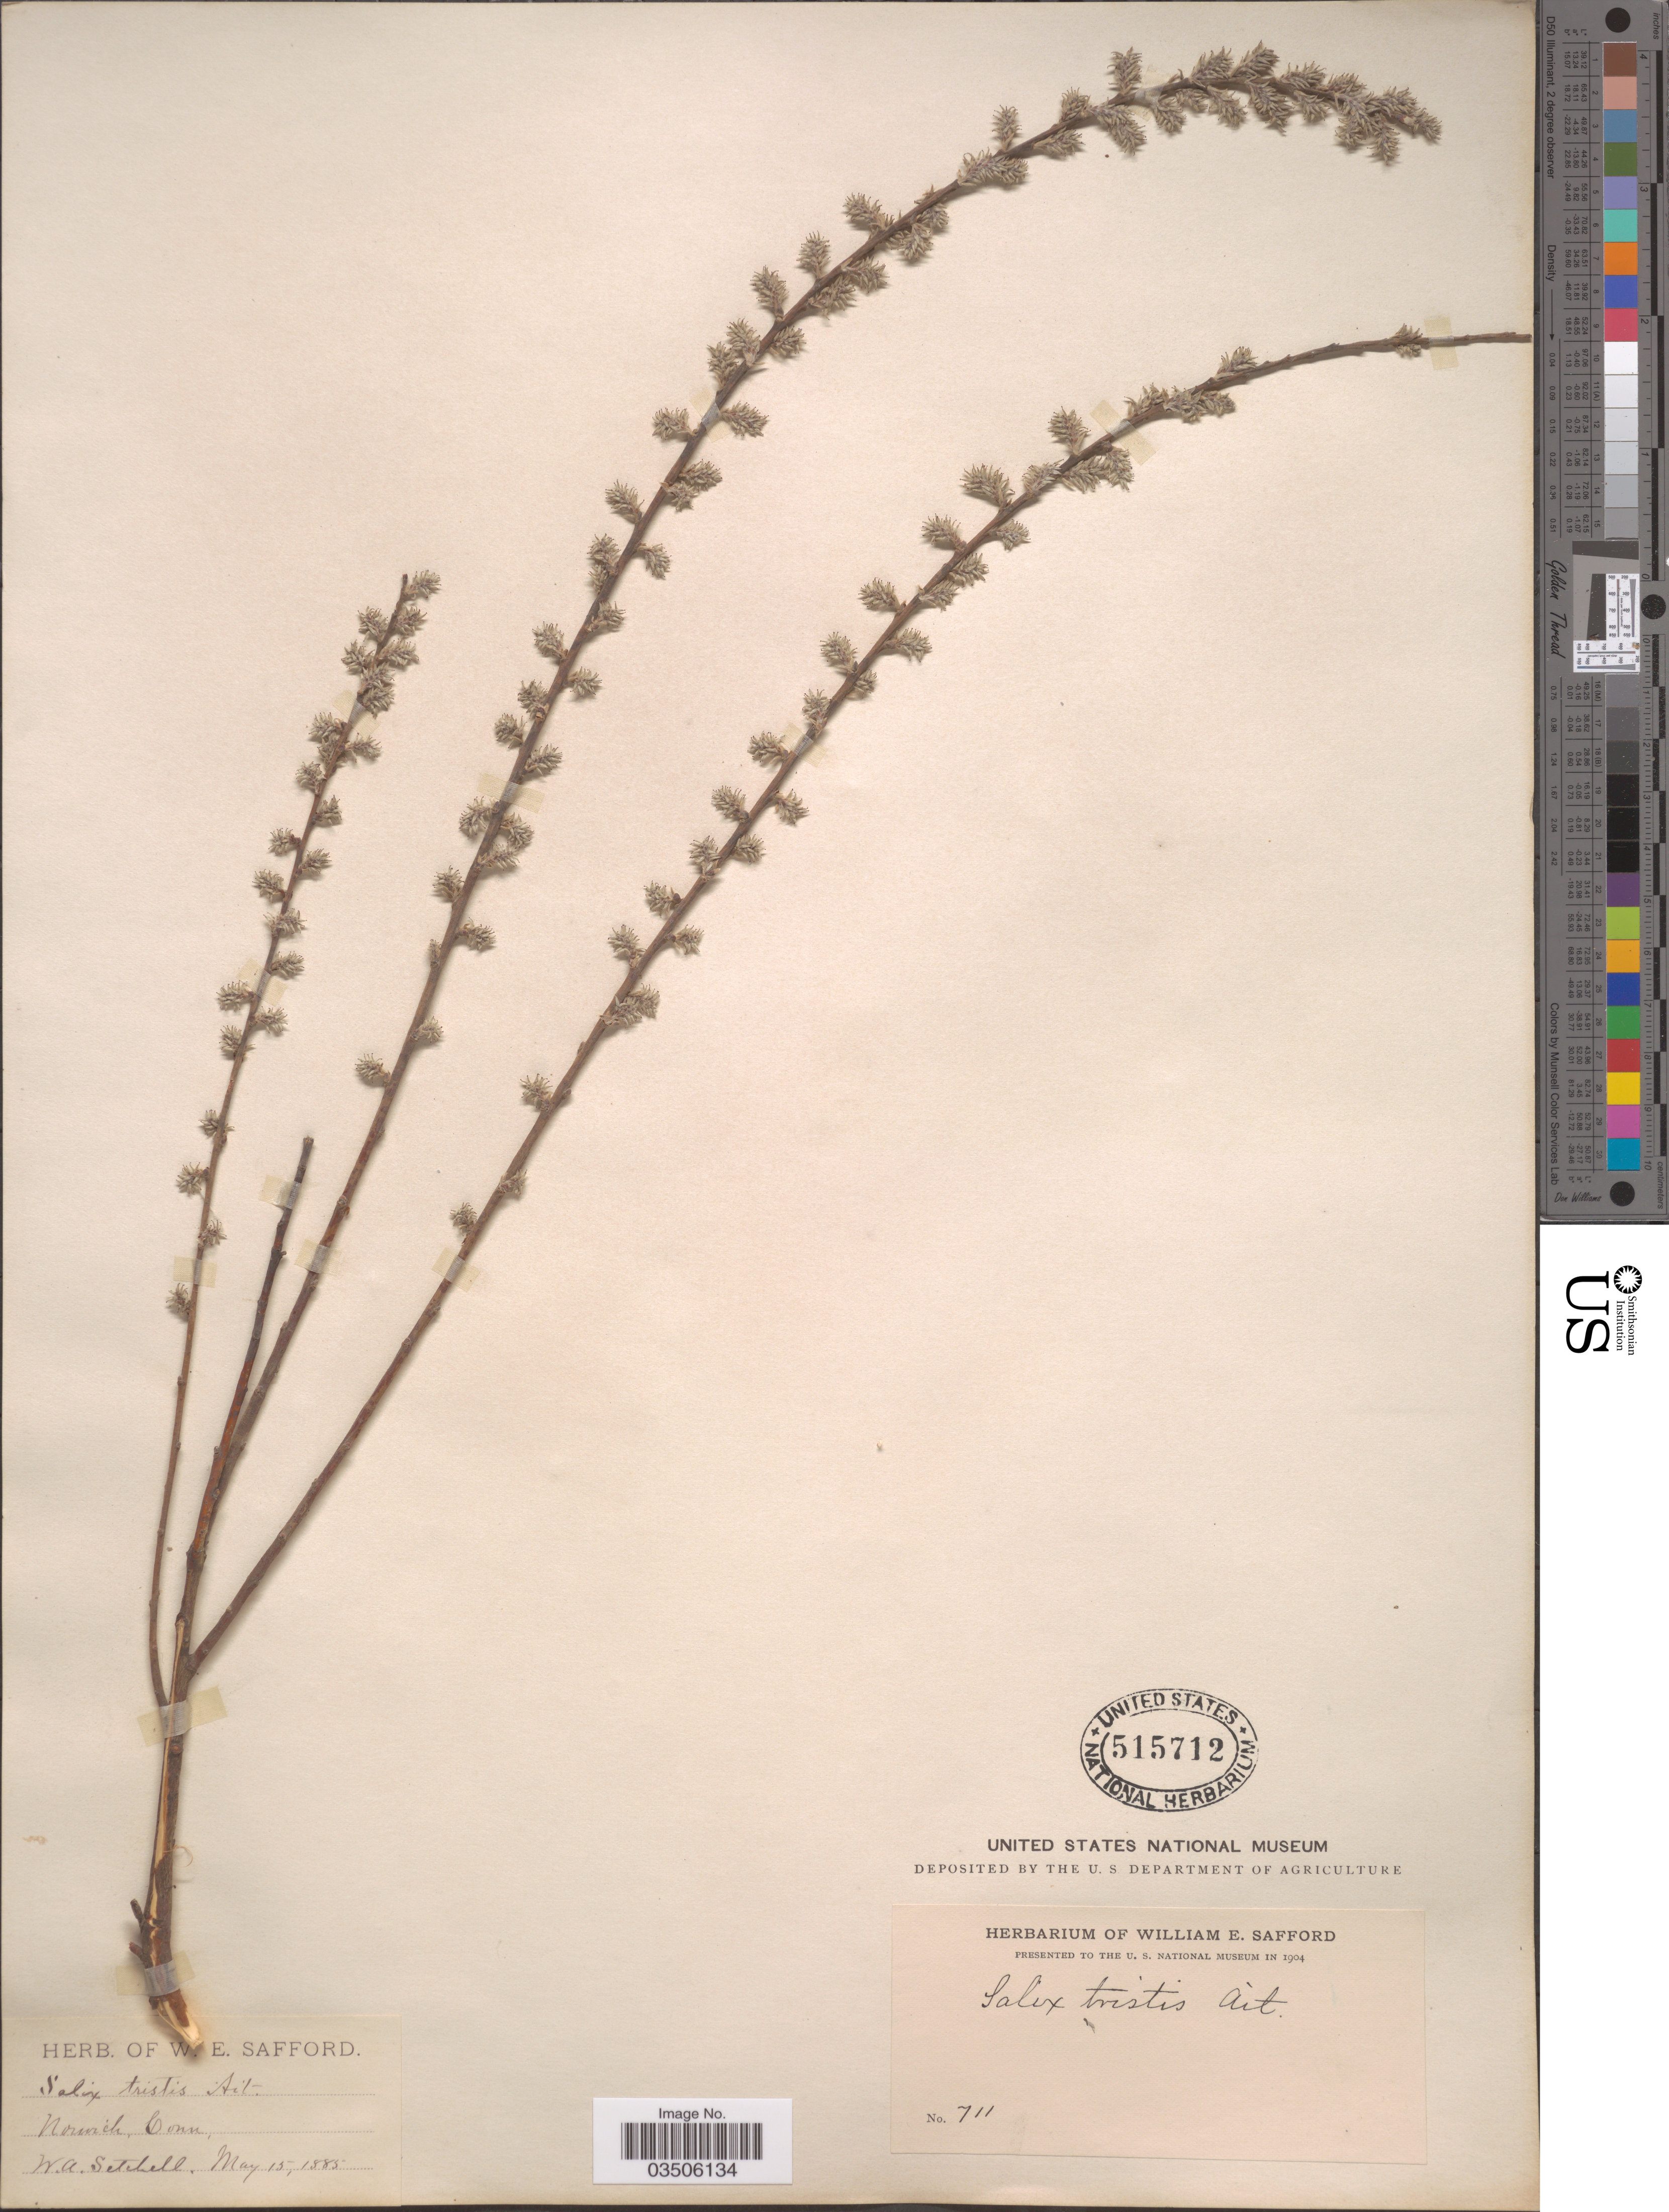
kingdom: Plantae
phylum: Tracheophyta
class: Magnoliopsida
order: Malpighiales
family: Salicaceae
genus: Salix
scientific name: Salix tristis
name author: Aiton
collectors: W. Setchell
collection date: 1885-05-15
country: United States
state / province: Connecticut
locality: Norwich.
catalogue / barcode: US 515712